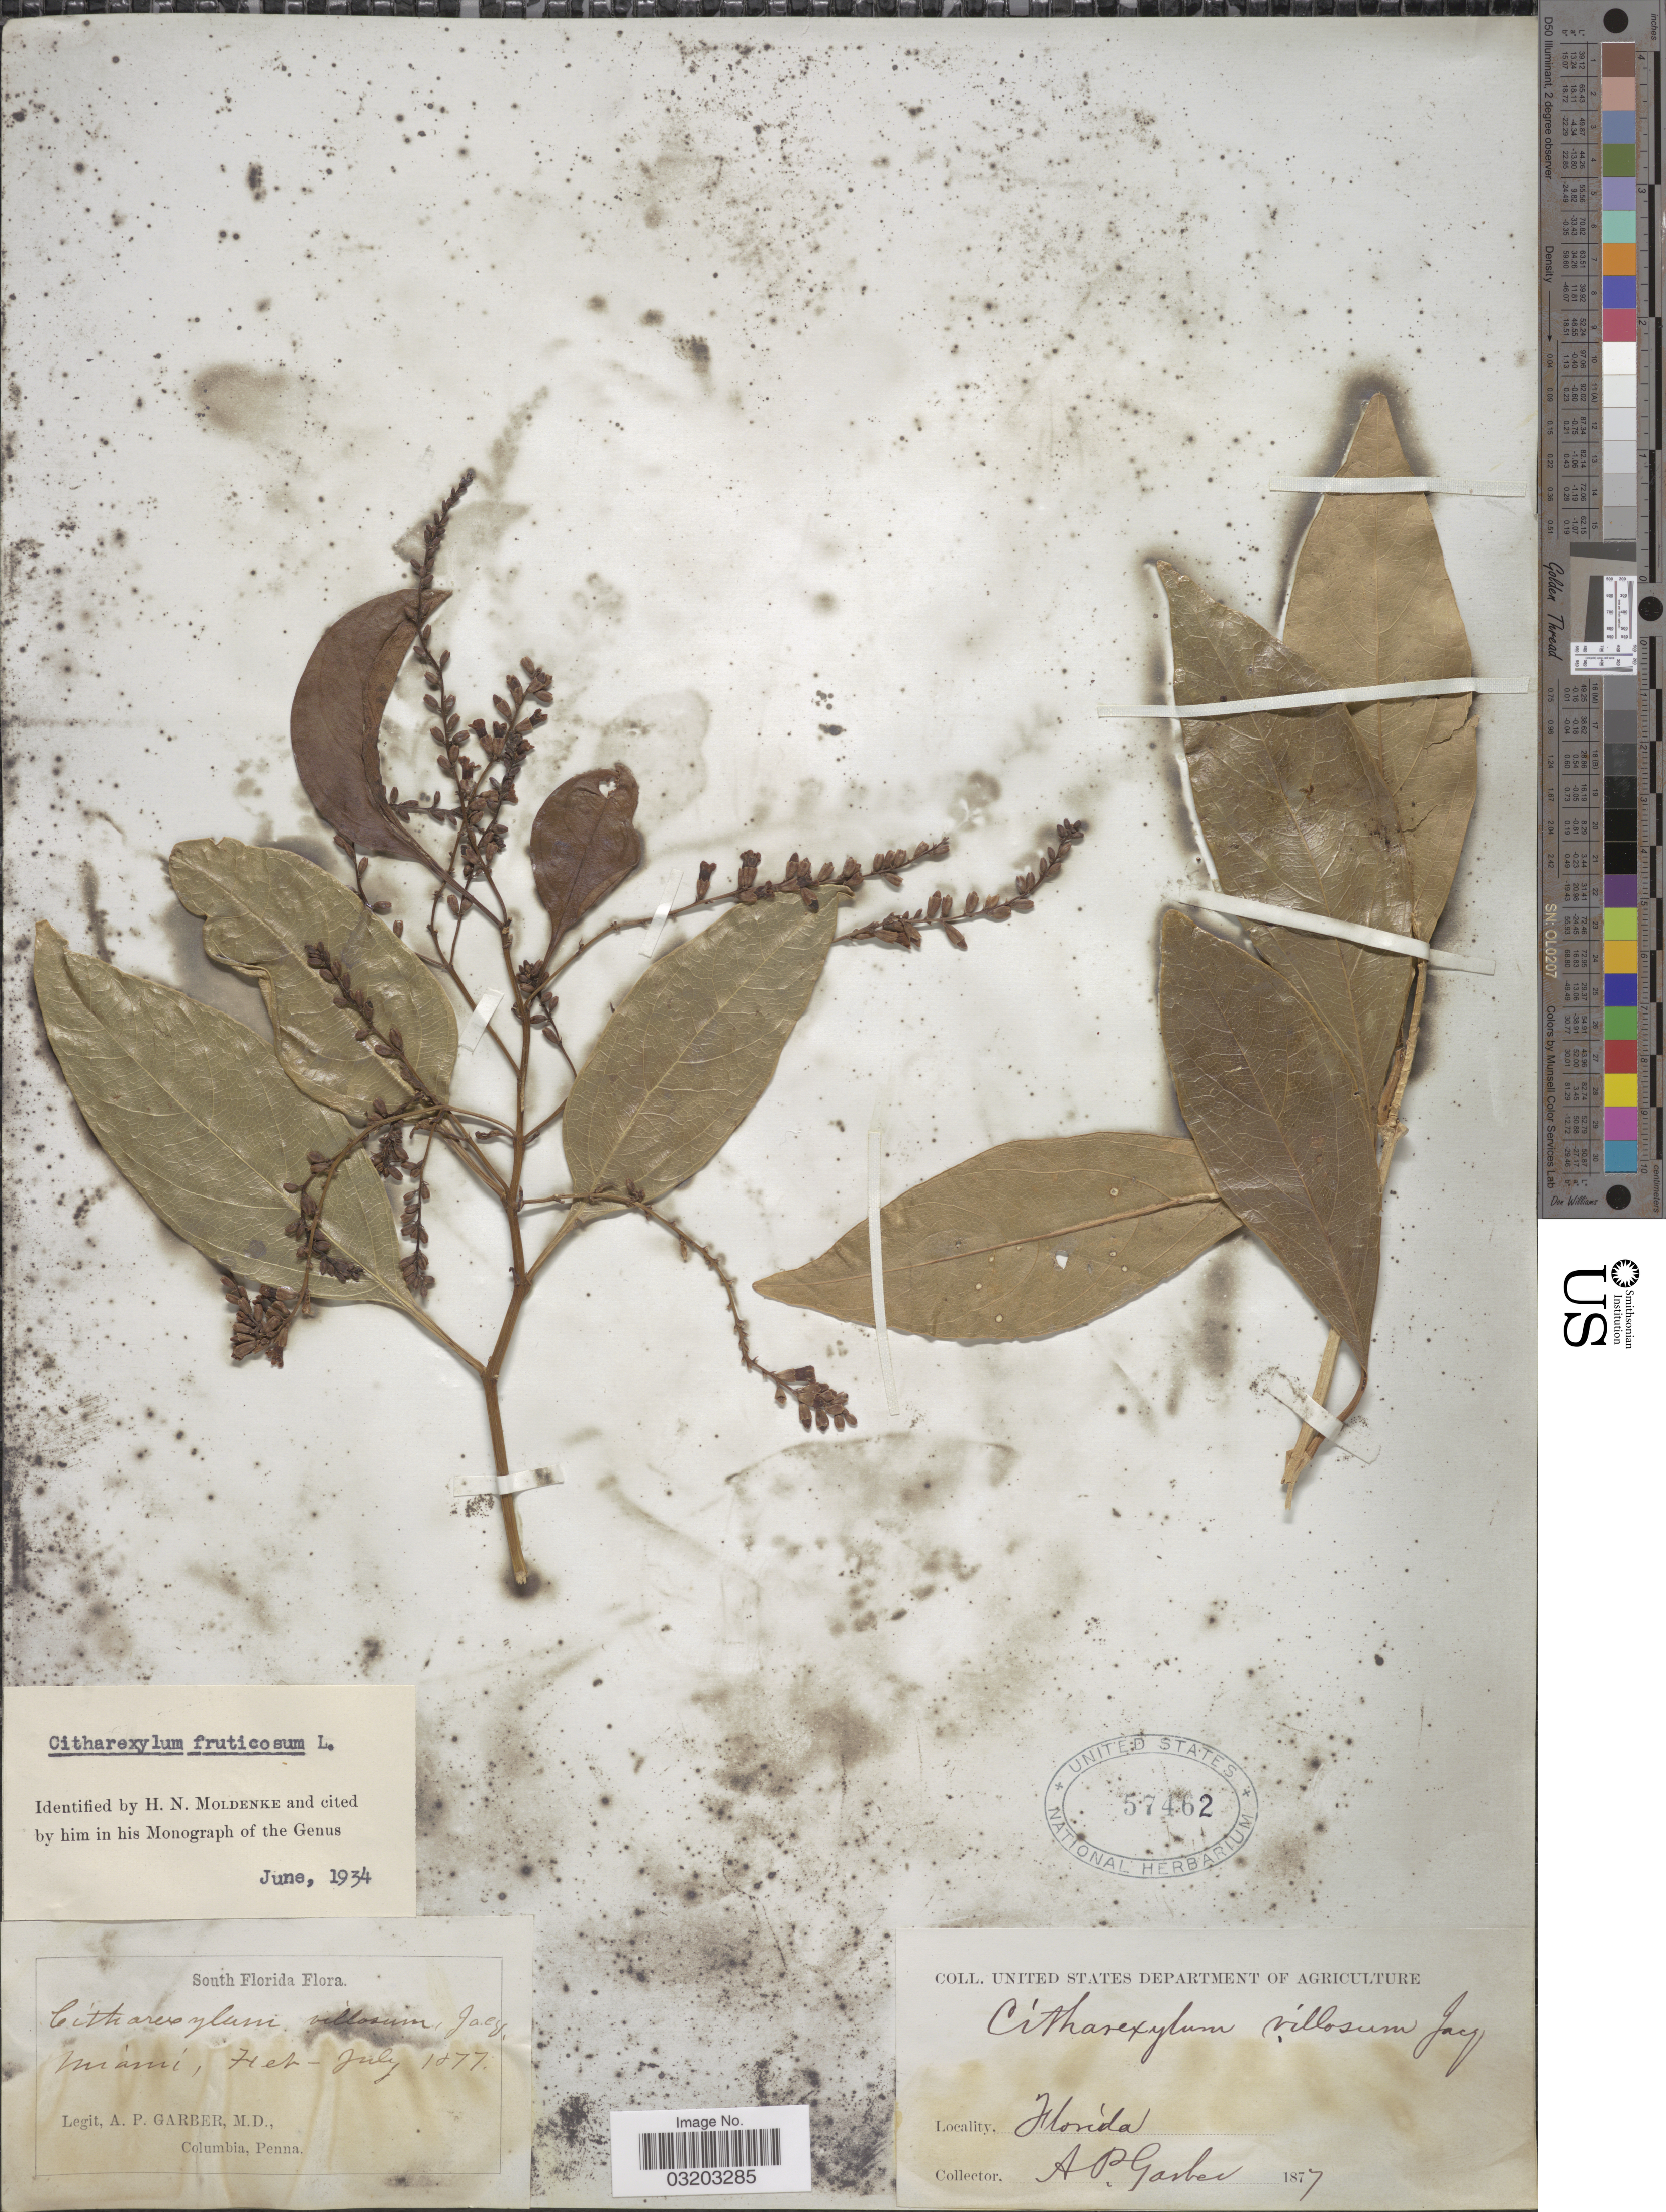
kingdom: Plantae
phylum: Tracheophyta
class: Magnoliopsida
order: Lamiales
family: Verbenaceae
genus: Citharexylum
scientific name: Citharexylum fruticosum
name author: L.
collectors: A. P. Garber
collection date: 1877-02/1877-07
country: United States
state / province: Florida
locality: South Florida. Miami.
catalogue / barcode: US 57462